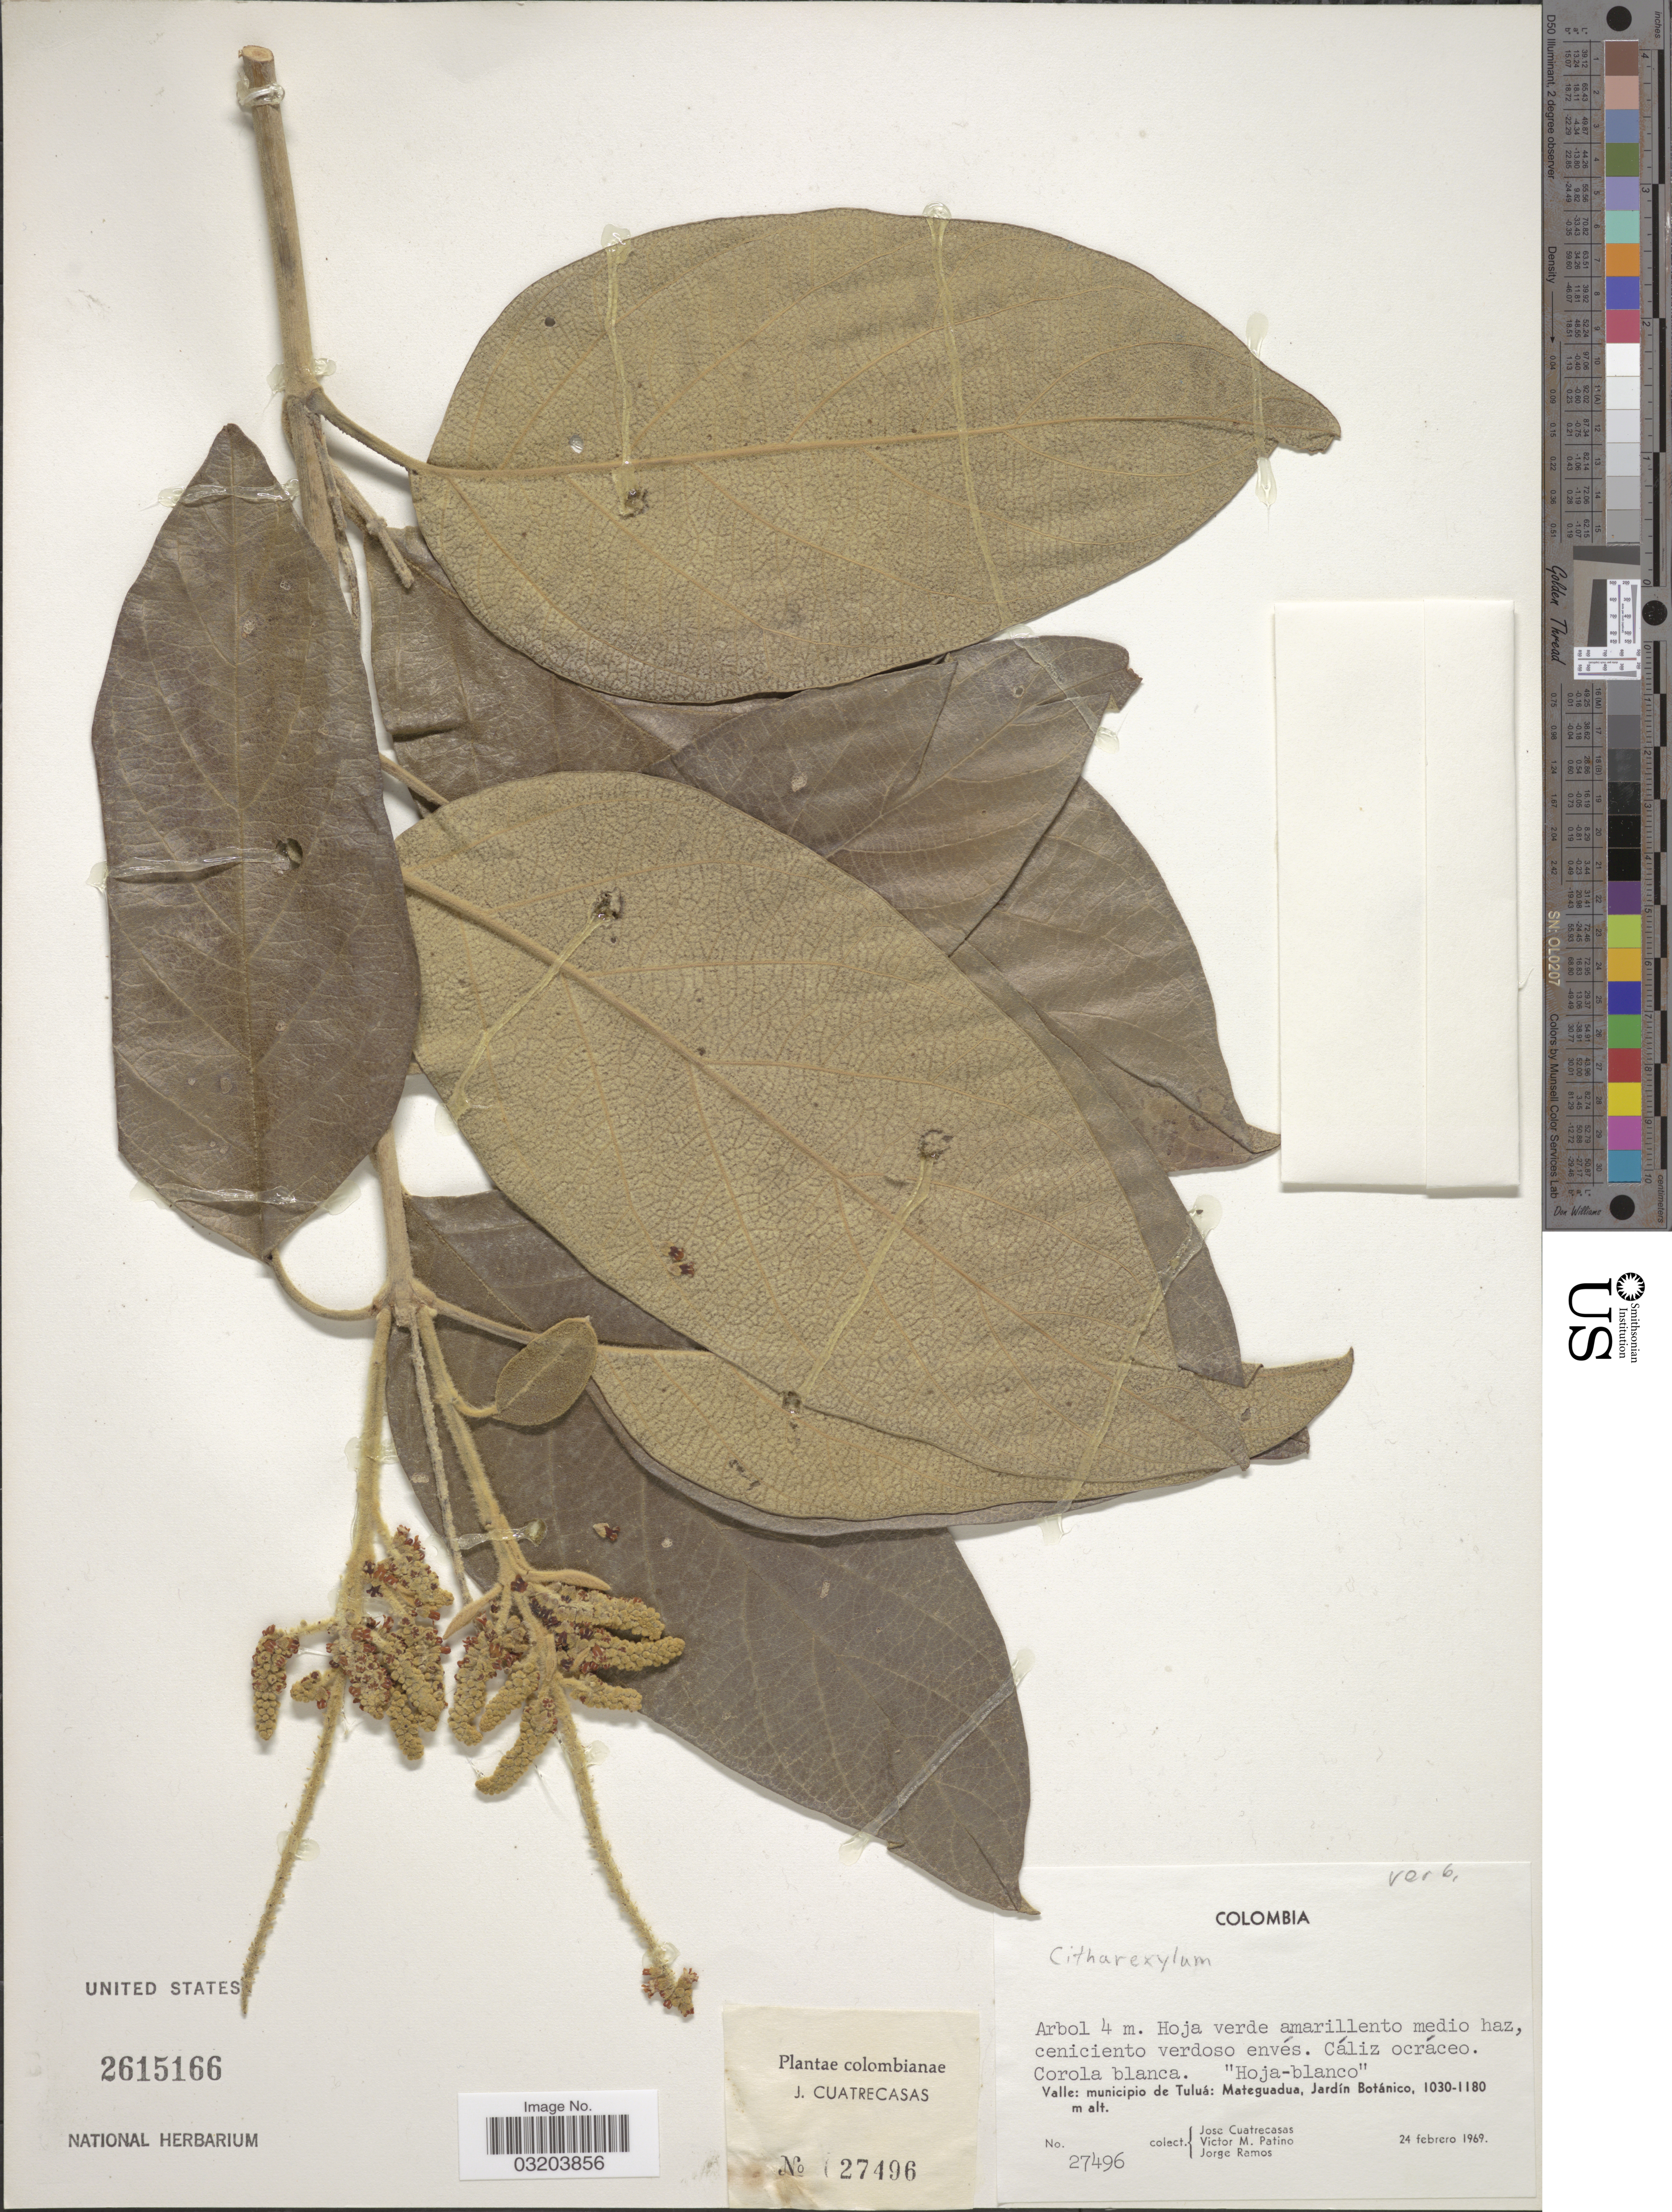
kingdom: Plantae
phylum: Tracheophyta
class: Magnoliopsida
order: Lamiales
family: Verbenaceae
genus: Citharexylum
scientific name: Citharexylum sp.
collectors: J. Cuatrecasas, V. M. Patiño & J. Ramos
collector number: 27496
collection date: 1969-02-24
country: Colombia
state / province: Valle del Cauca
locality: Valle: municipio de Tuluá: Mateguadua, Jardín Botánico.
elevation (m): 1030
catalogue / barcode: US 2615166